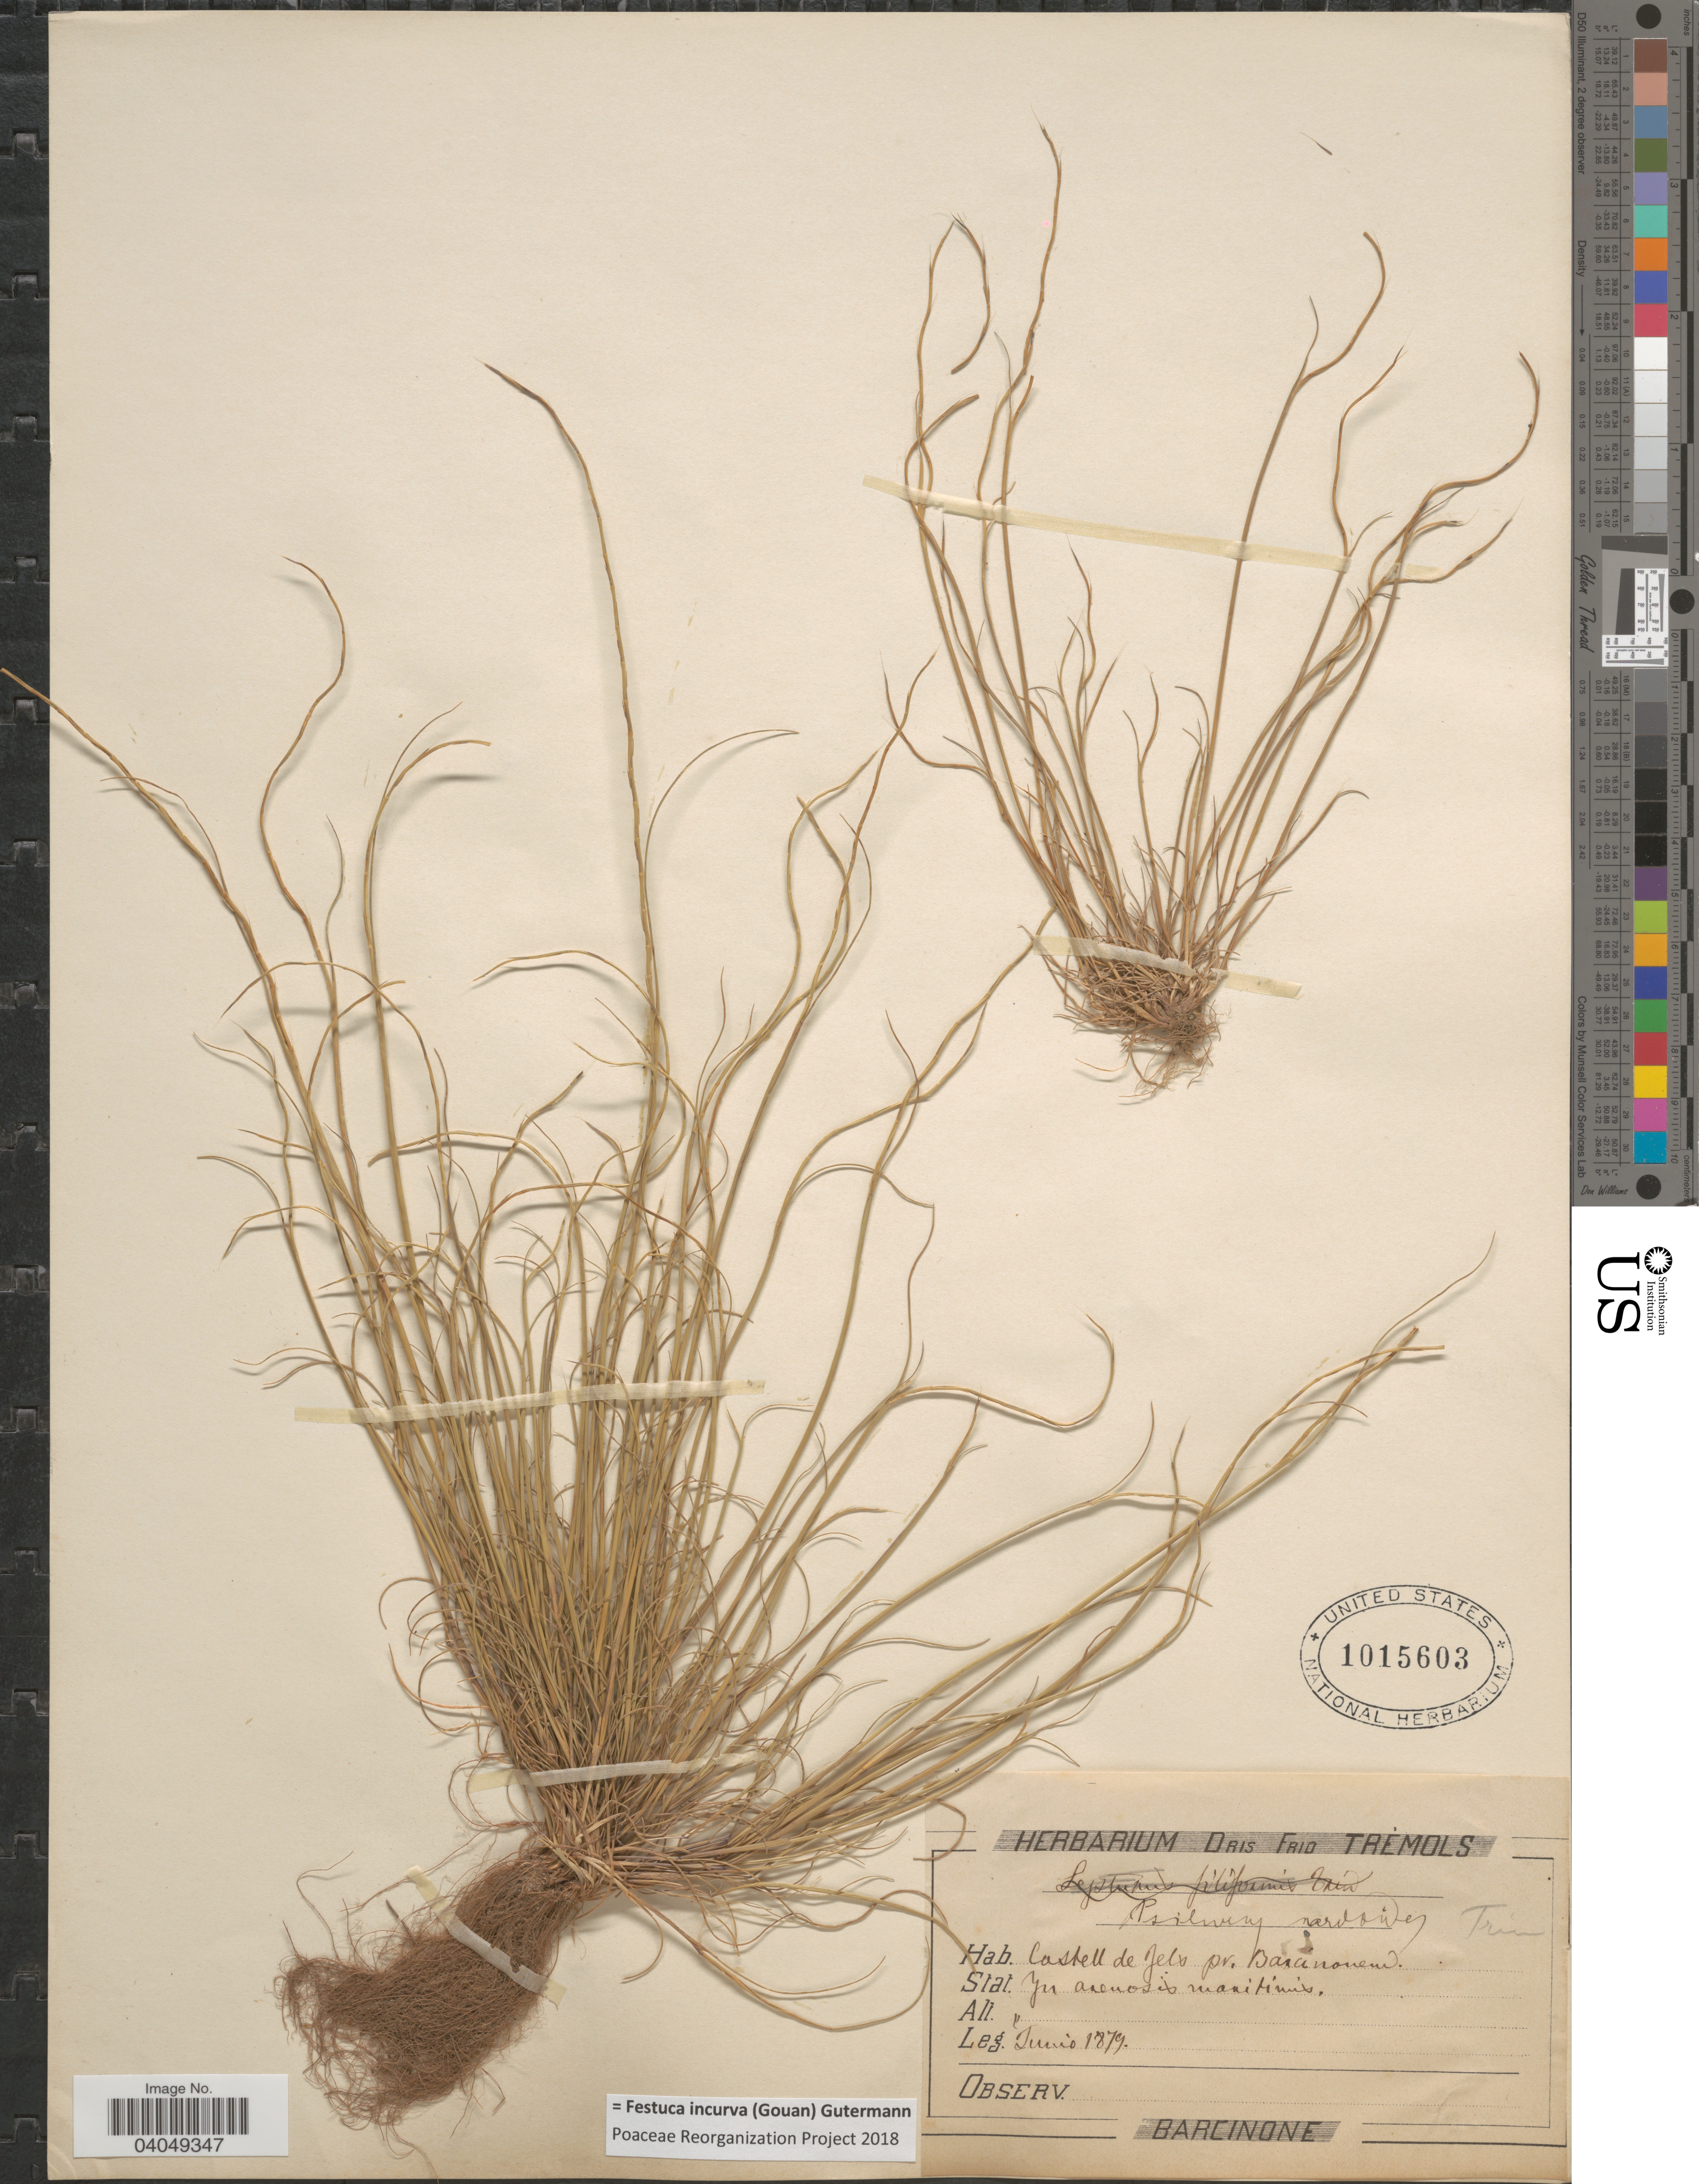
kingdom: Plantae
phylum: Tracheophyta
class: Liliopsida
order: Poales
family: Poaceae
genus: Festuca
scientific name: Festuca incurva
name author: (Gouan) Gutermann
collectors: Ex herb. Oris Frio Trèmols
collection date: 1879-06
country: Spain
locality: Castelldefels pr. Barcinonem.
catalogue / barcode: US 1015603